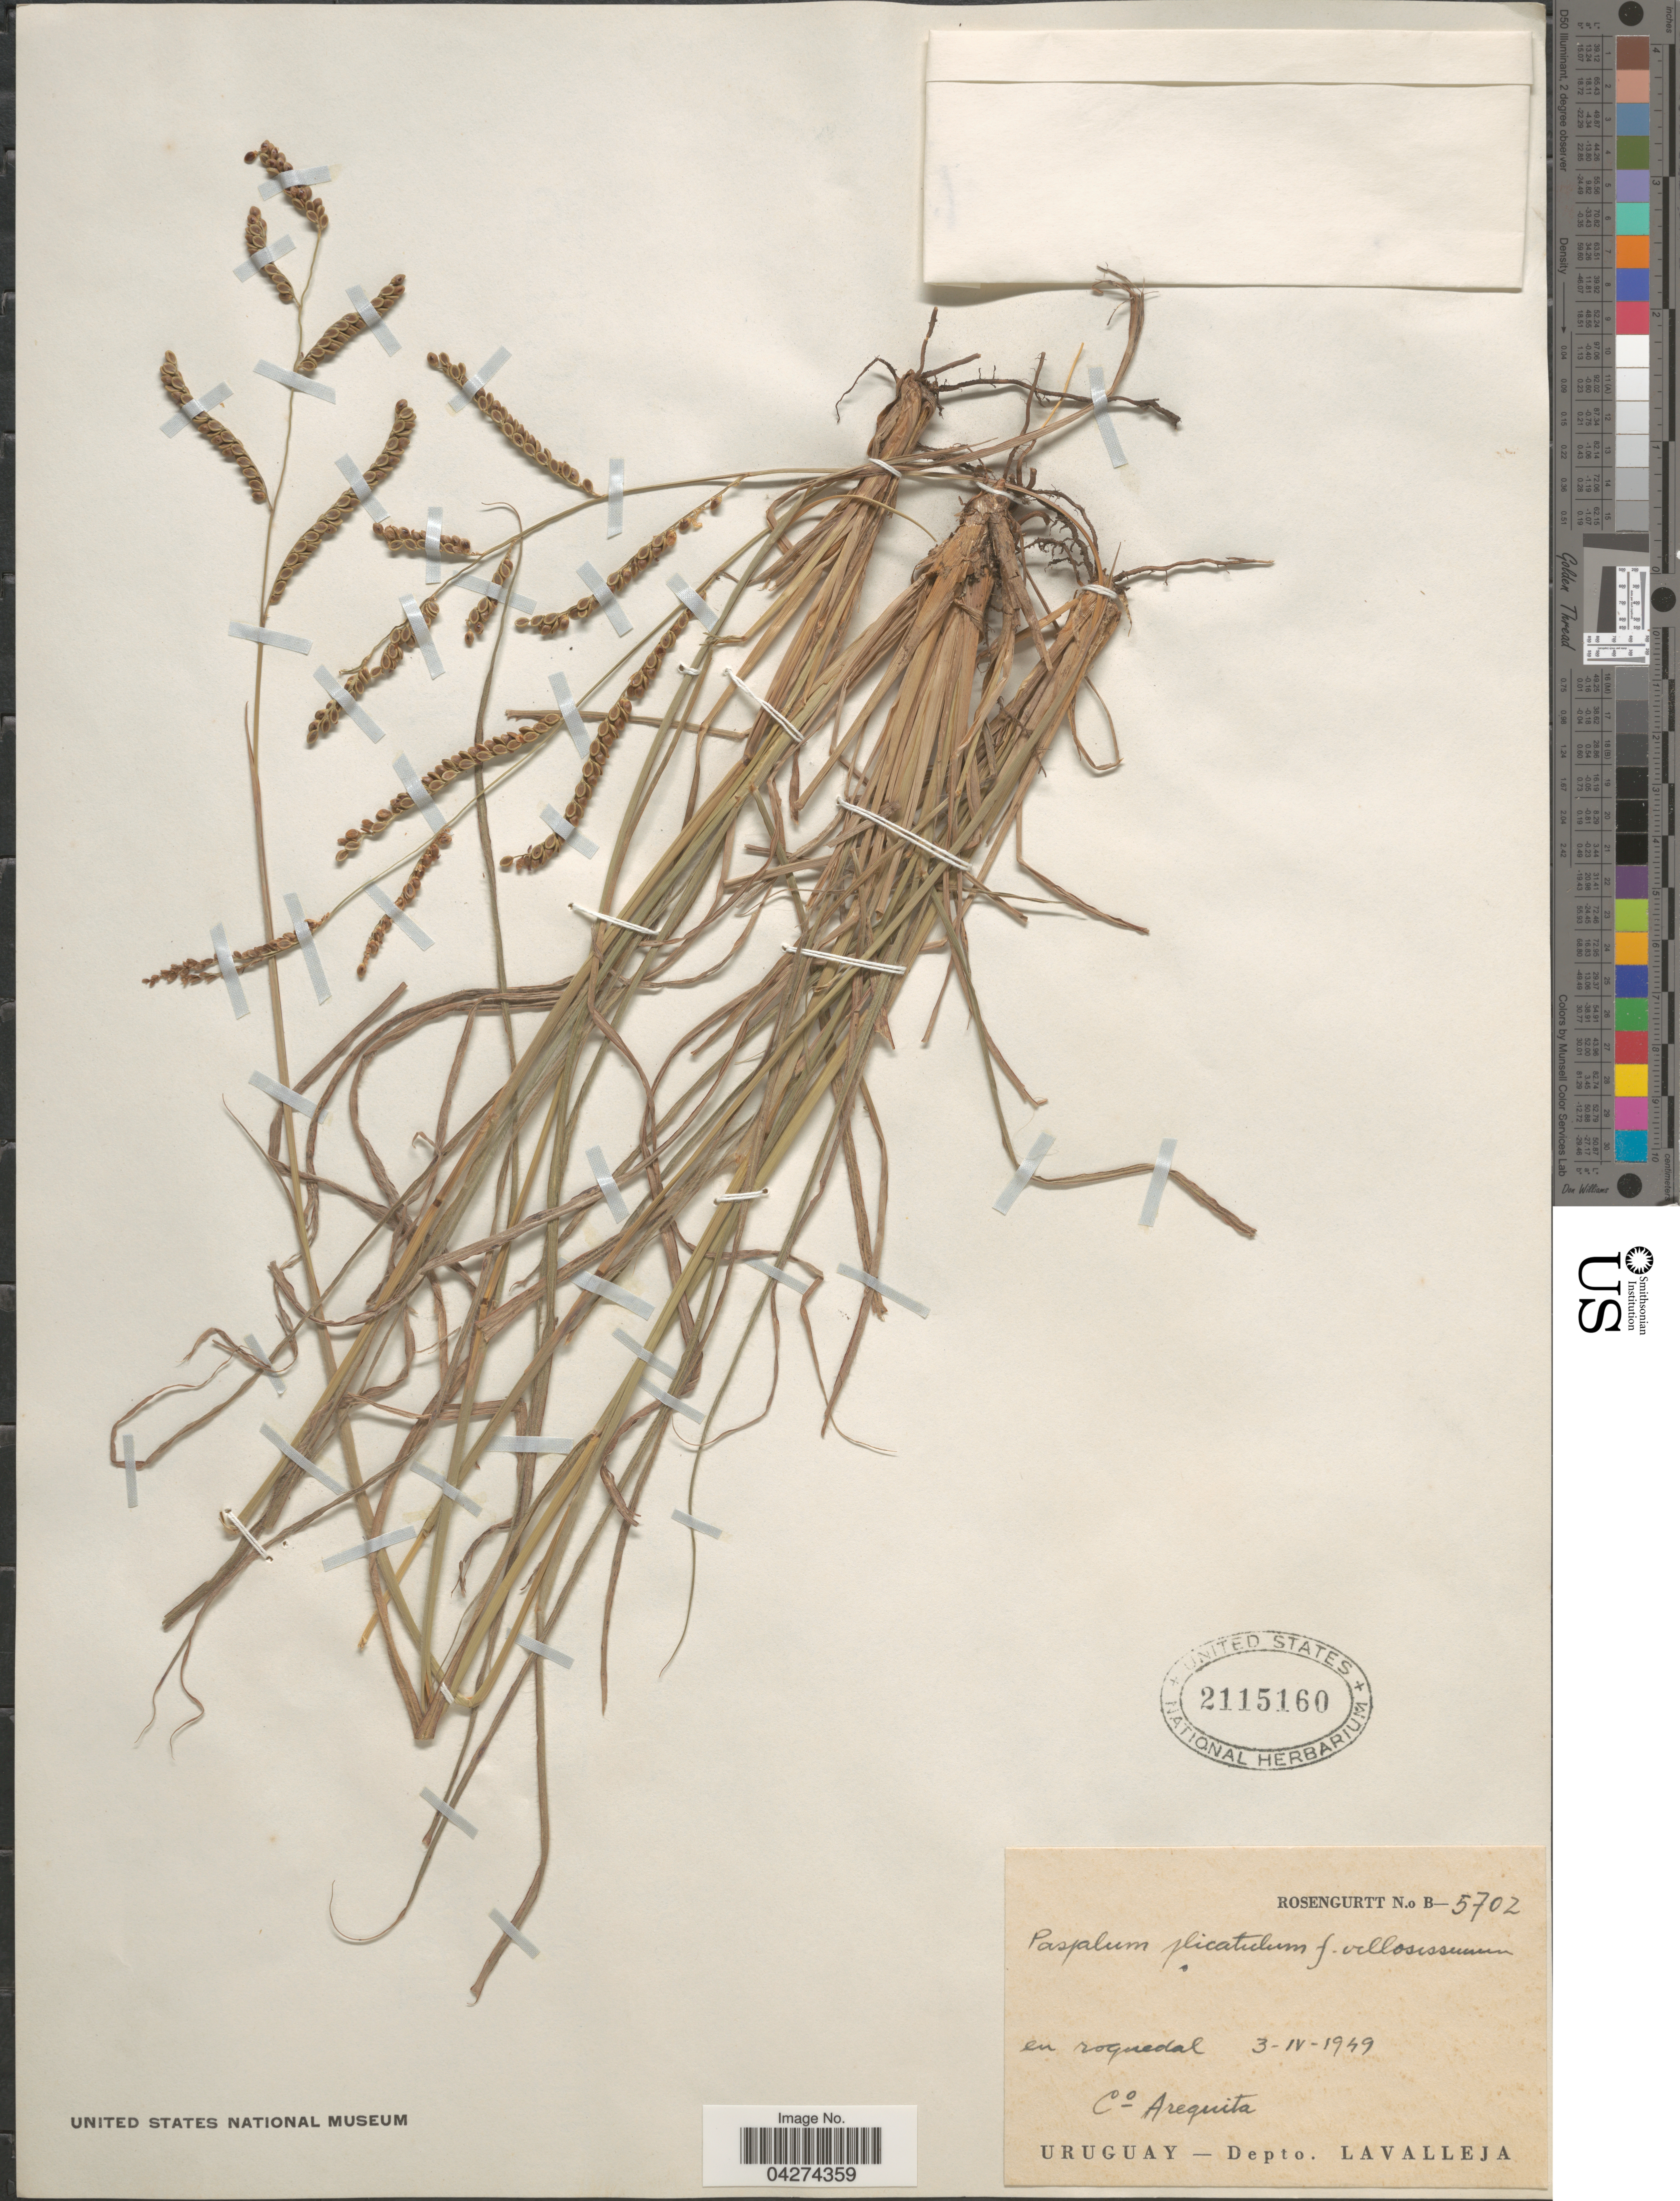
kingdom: Plantae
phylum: Tracheophyta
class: Liliopsida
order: Poales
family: Poaceae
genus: Paspalum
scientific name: Paspalum plicatulum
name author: Michx.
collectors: Rosengurtt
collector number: B-5702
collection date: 1949-04-03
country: Uruguay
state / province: Lavalleja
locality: En roquedal. Co Arequita. Depto. Lavalleja.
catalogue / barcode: US 2115160